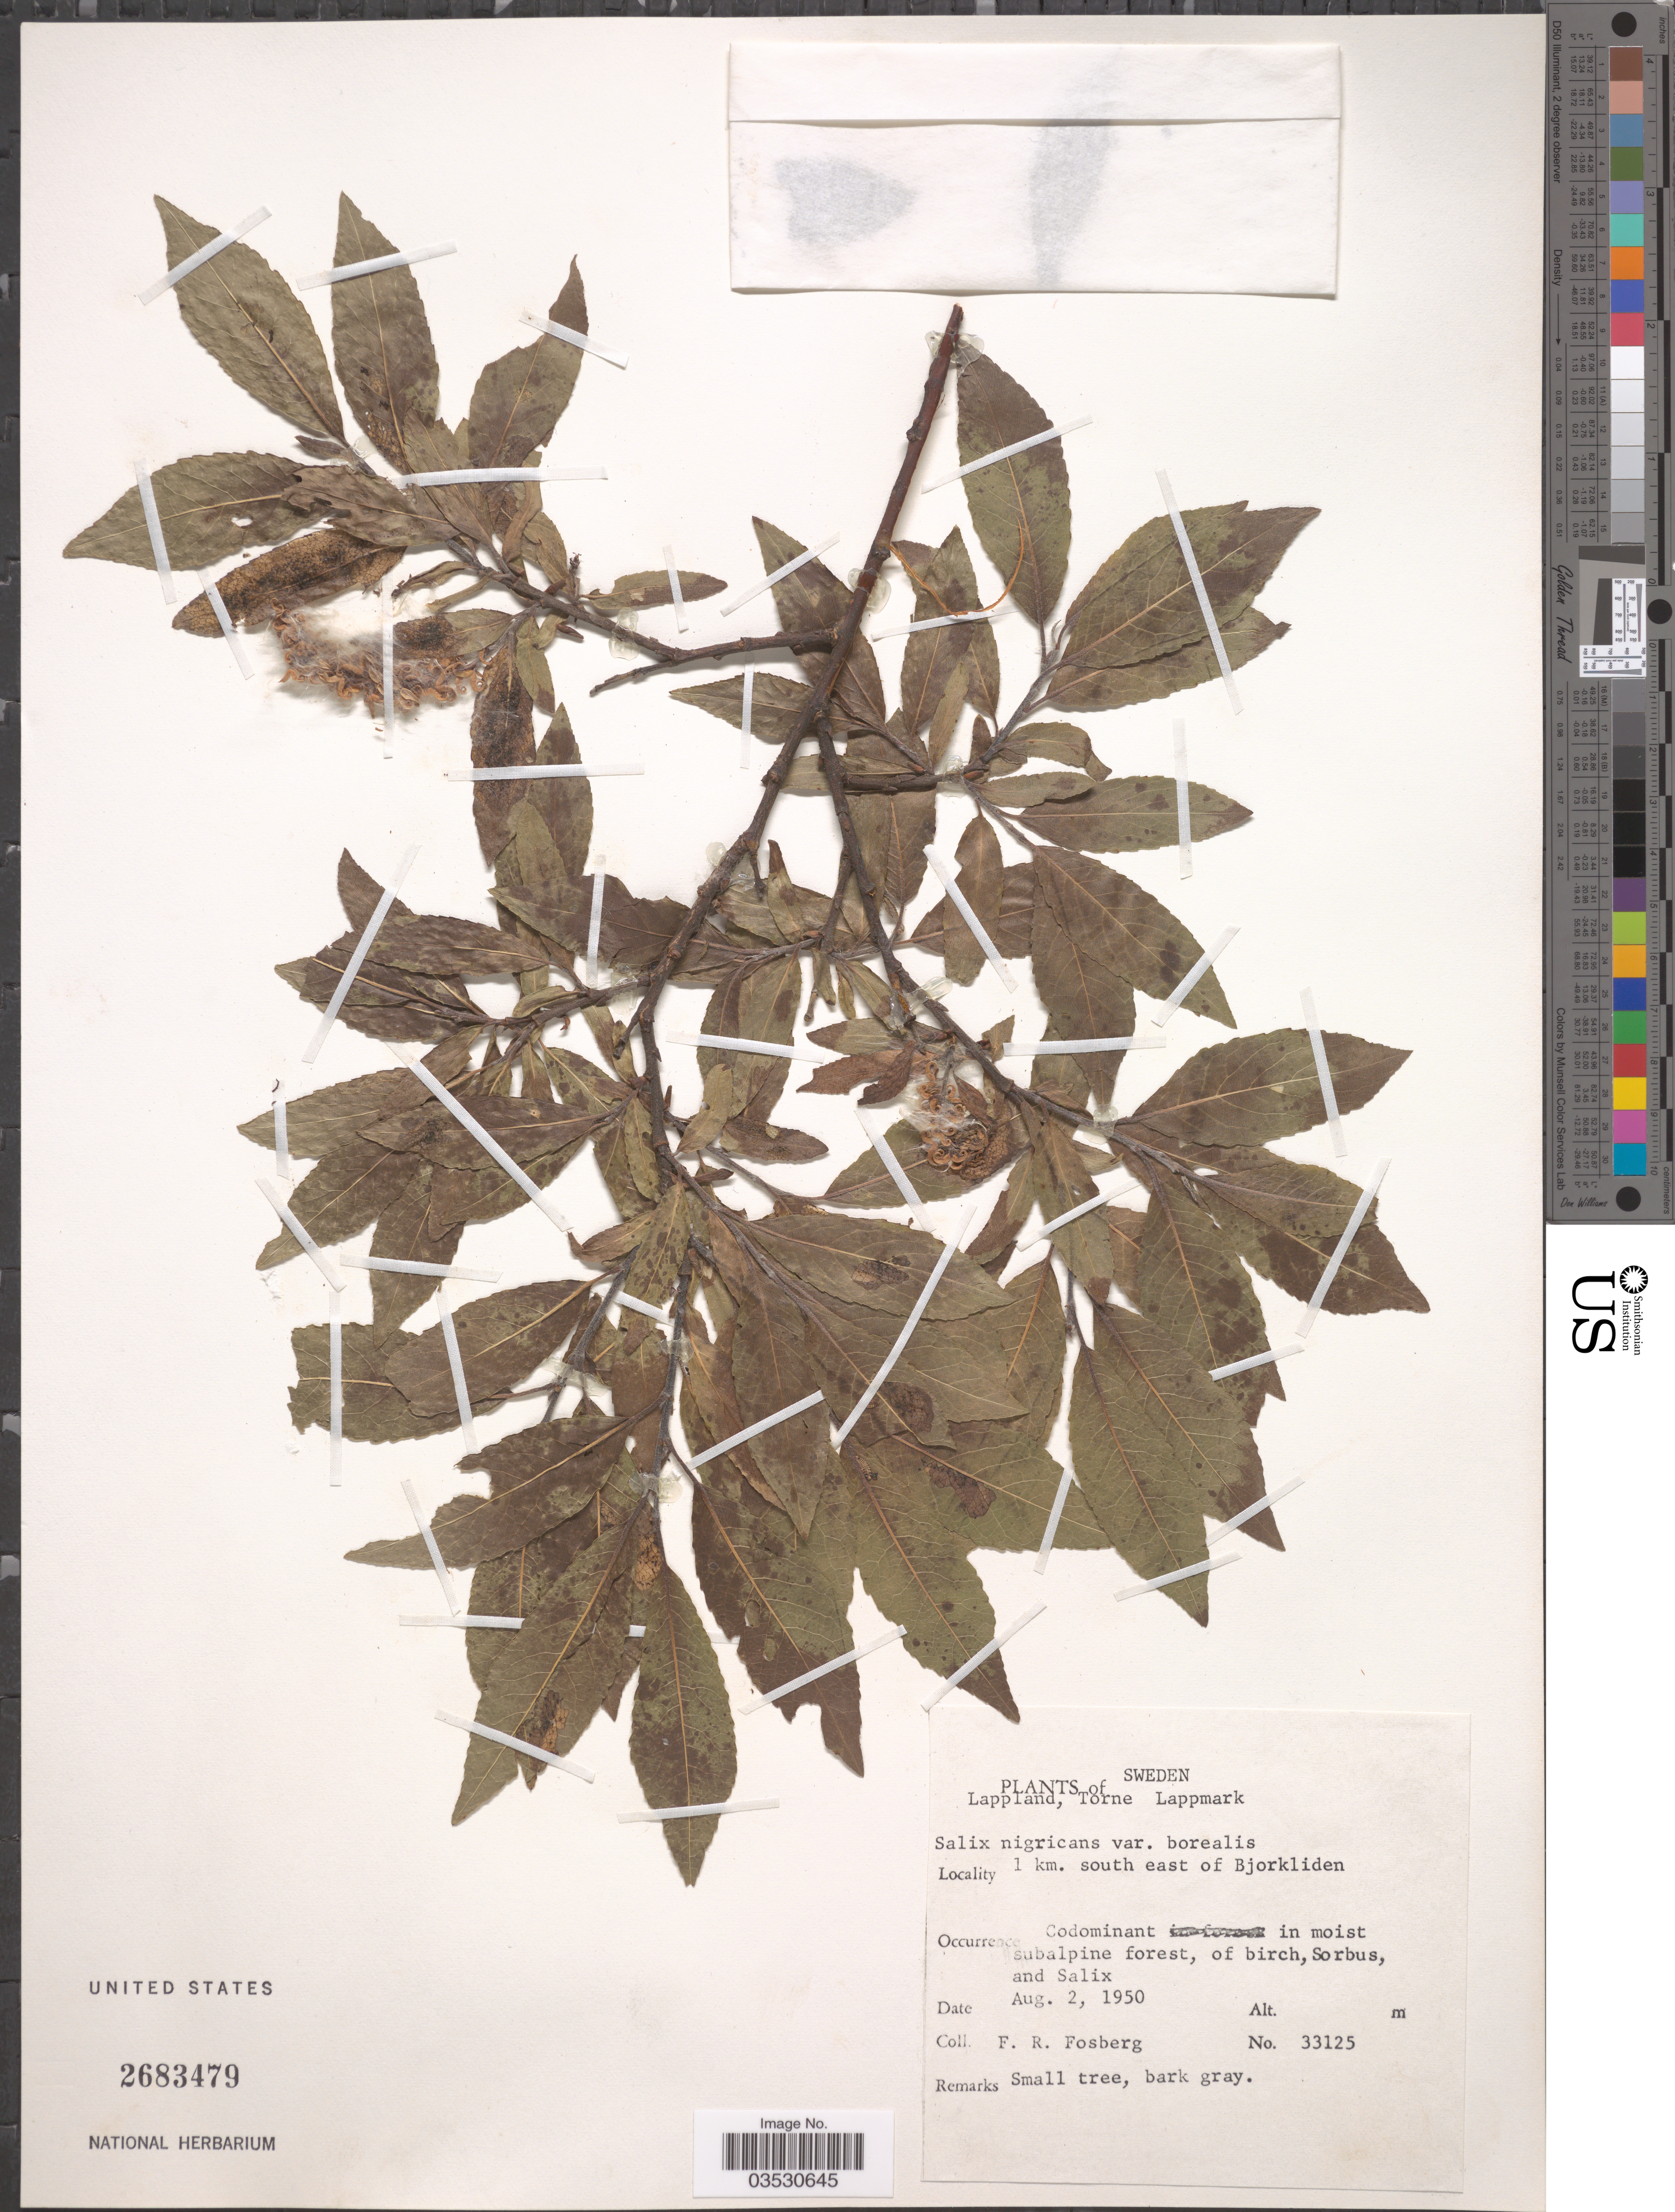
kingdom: Plantae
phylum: Tracheophyta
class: Magnoliopsida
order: Malpighiales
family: Salicaceae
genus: Salix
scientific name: Salix myrsinifolia subsp. borealis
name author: (Flod.) A.K. Skvortsov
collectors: F. R. Fosberg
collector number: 33125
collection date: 1950-08-02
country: Sweden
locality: Lappland, Torne Lappmark. 1 km. south east of Bjorkliden.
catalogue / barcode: US 2683479